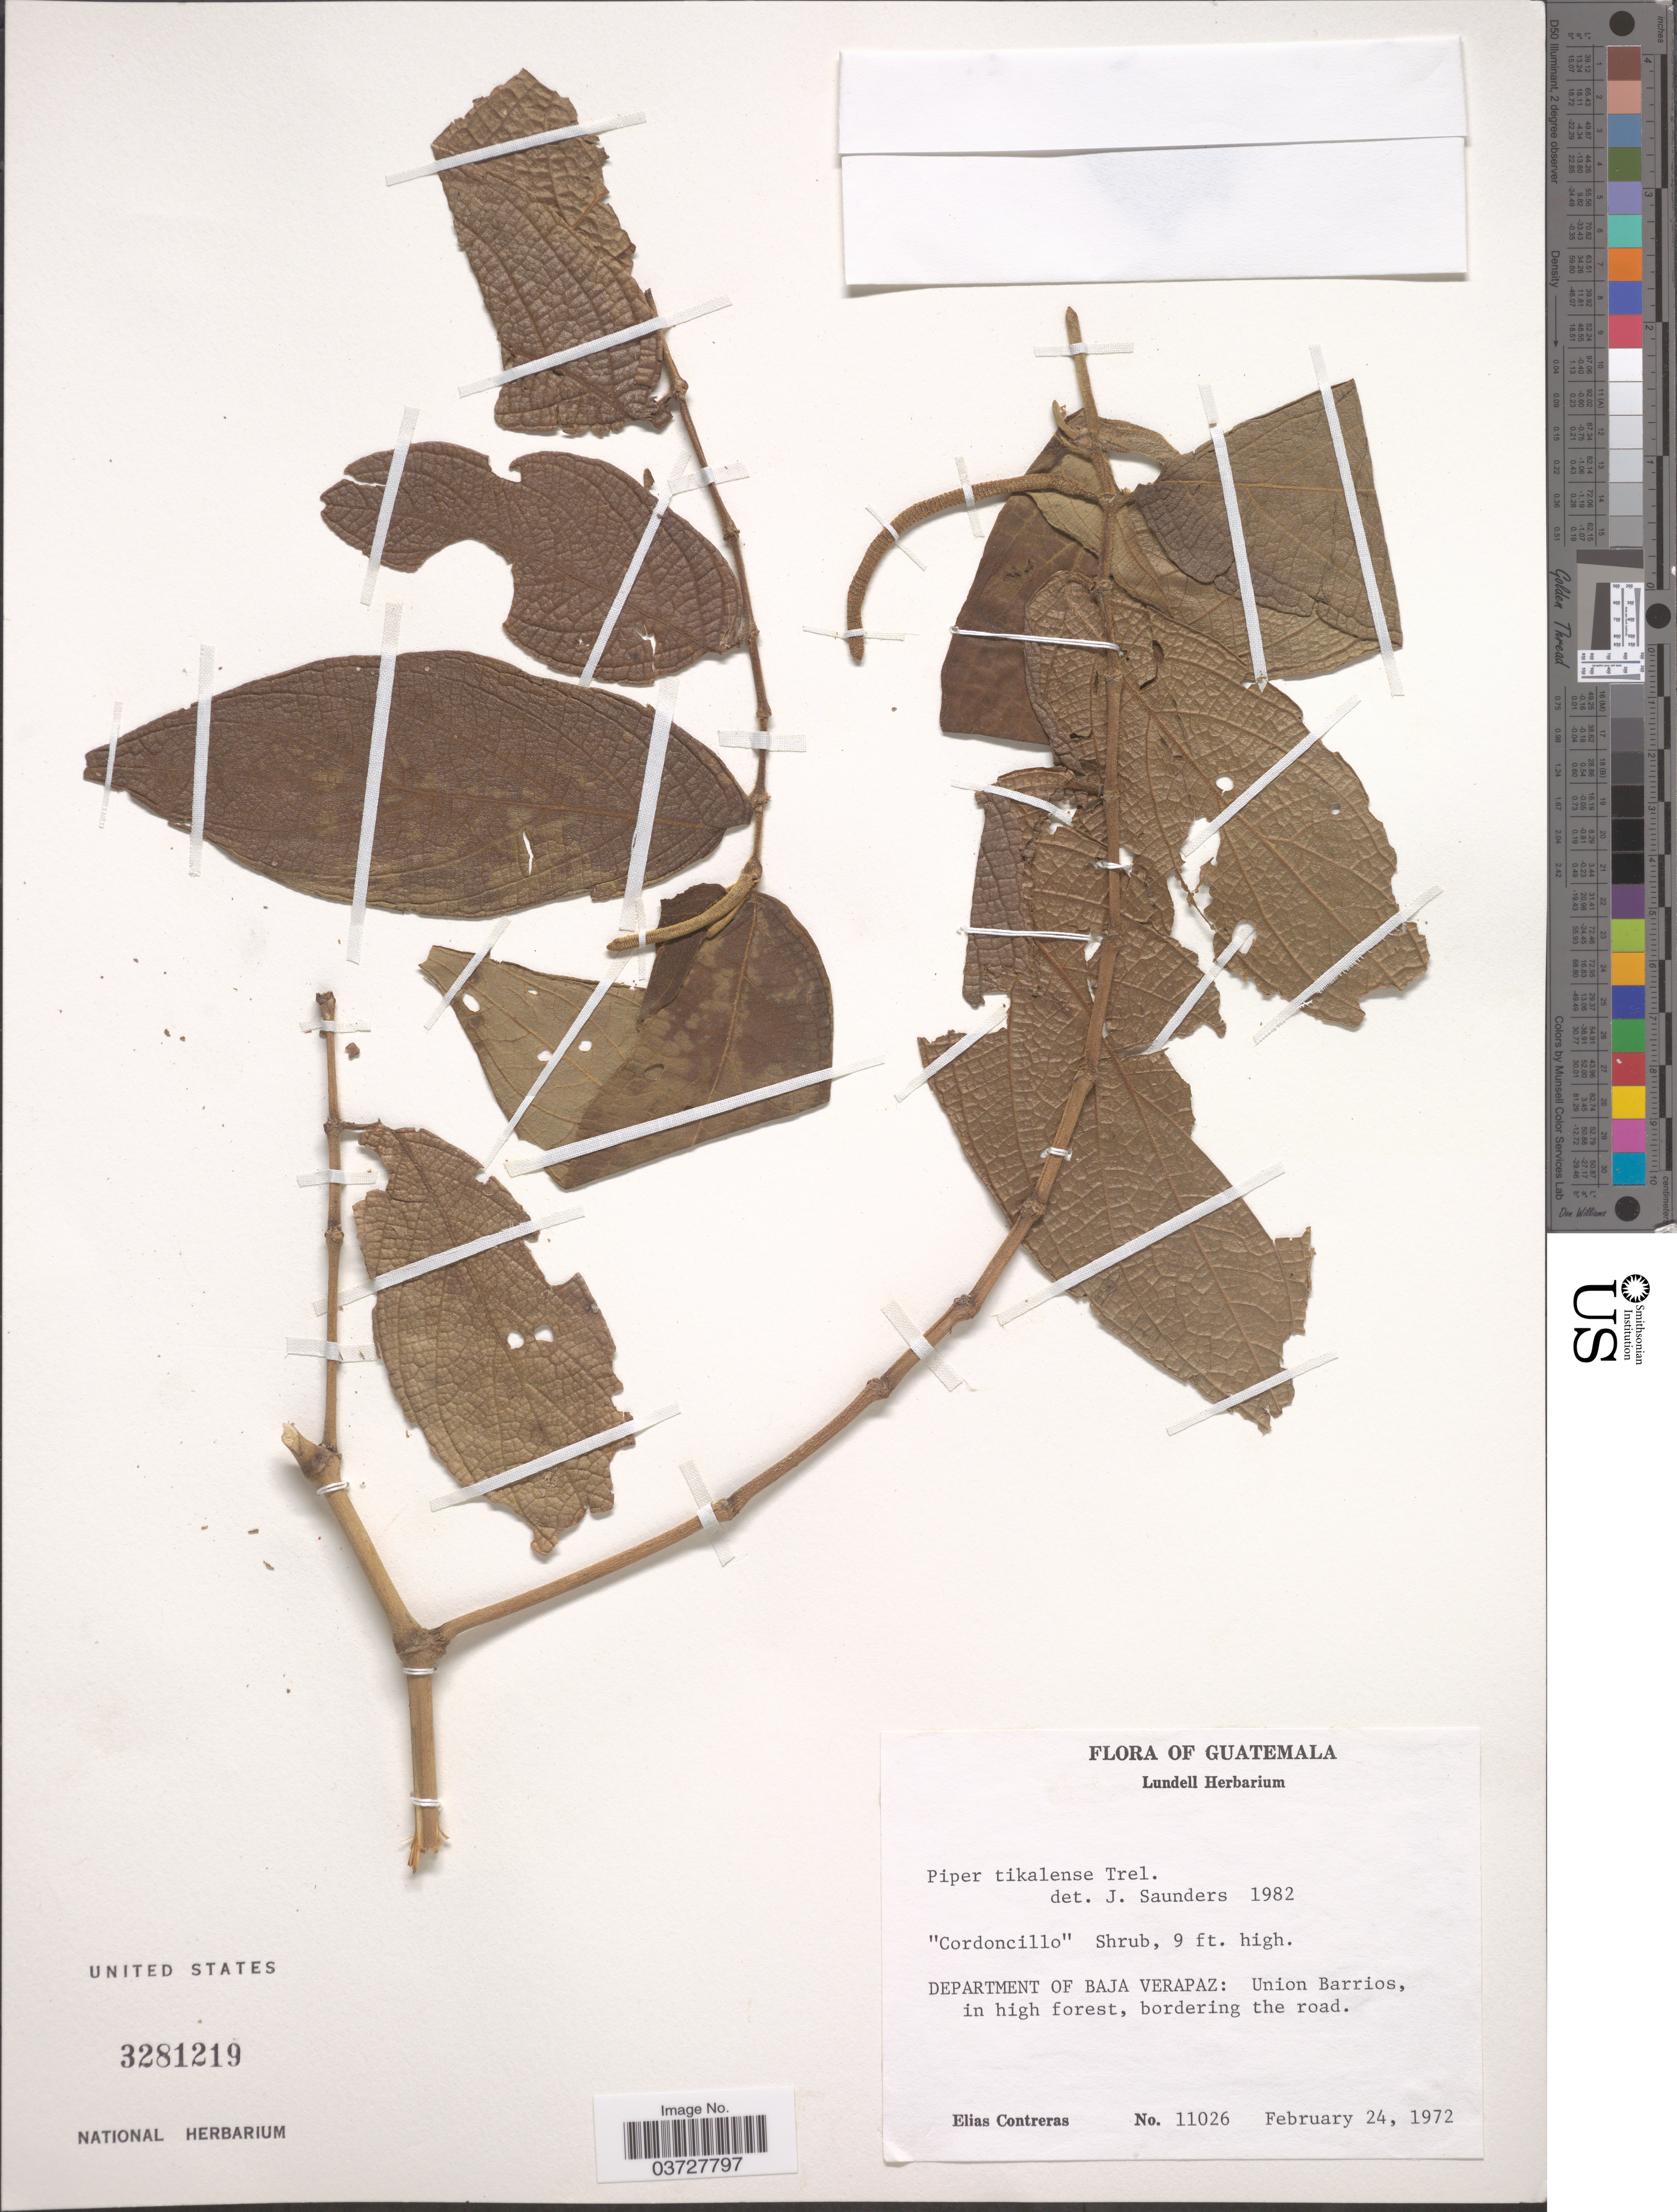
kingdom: Plantae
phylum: Tracheophyta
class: Magnoliopsida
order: Piperales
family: Piperaceae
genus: Piper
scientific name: Piper tikalense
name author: Trel.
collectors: E. Contreras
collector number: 11026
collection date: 1972-02-24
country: Guatemala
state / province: Baja Verapaz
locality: Department of Baja Verapaz: Union Barrios, in high forest, bordering the road.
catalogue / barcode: US 3281219